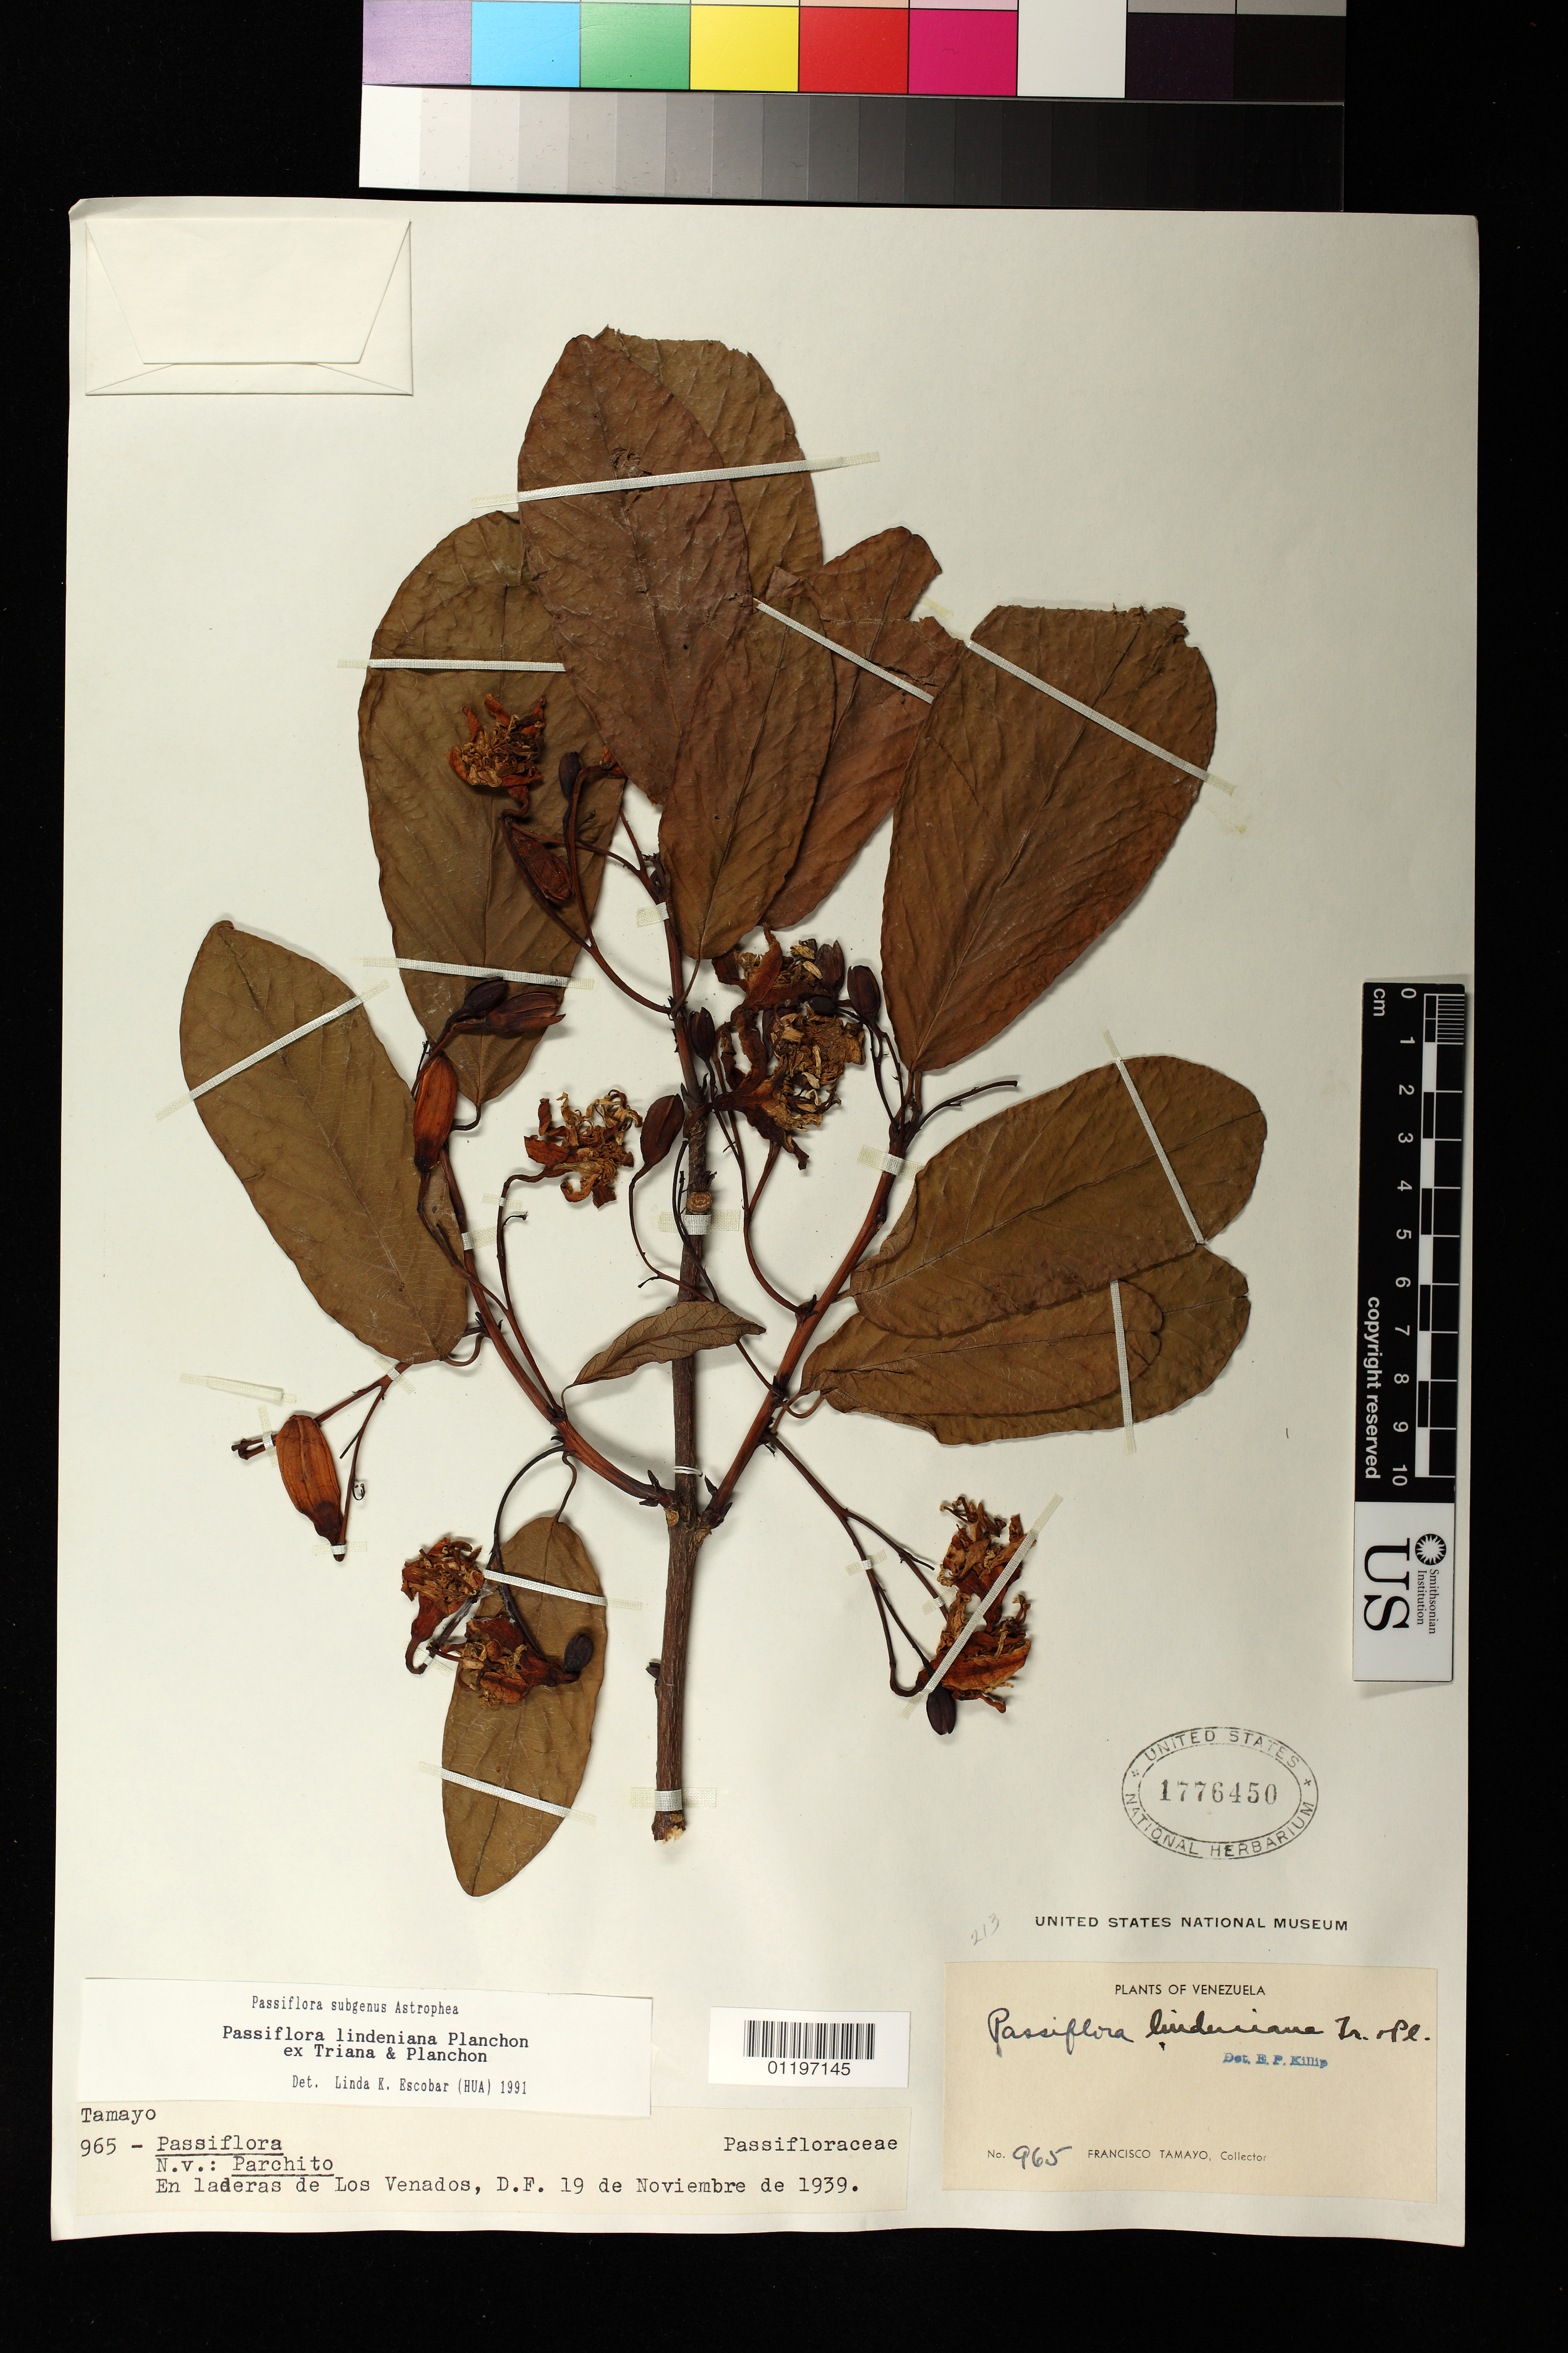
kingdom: Plantae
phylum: Tracheophyta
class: Magnoliopsida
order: Malpighiales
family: Passifloraceae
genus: Passiflora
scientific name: Passiflora lindeniana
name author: Planch.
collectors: F. Tamayo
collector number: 965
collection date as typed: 19 Nov 1939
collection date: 1939-11-19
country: Venezuela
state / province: Distrito Federal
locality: En laderas de Los Venados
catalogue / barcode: US 1776450